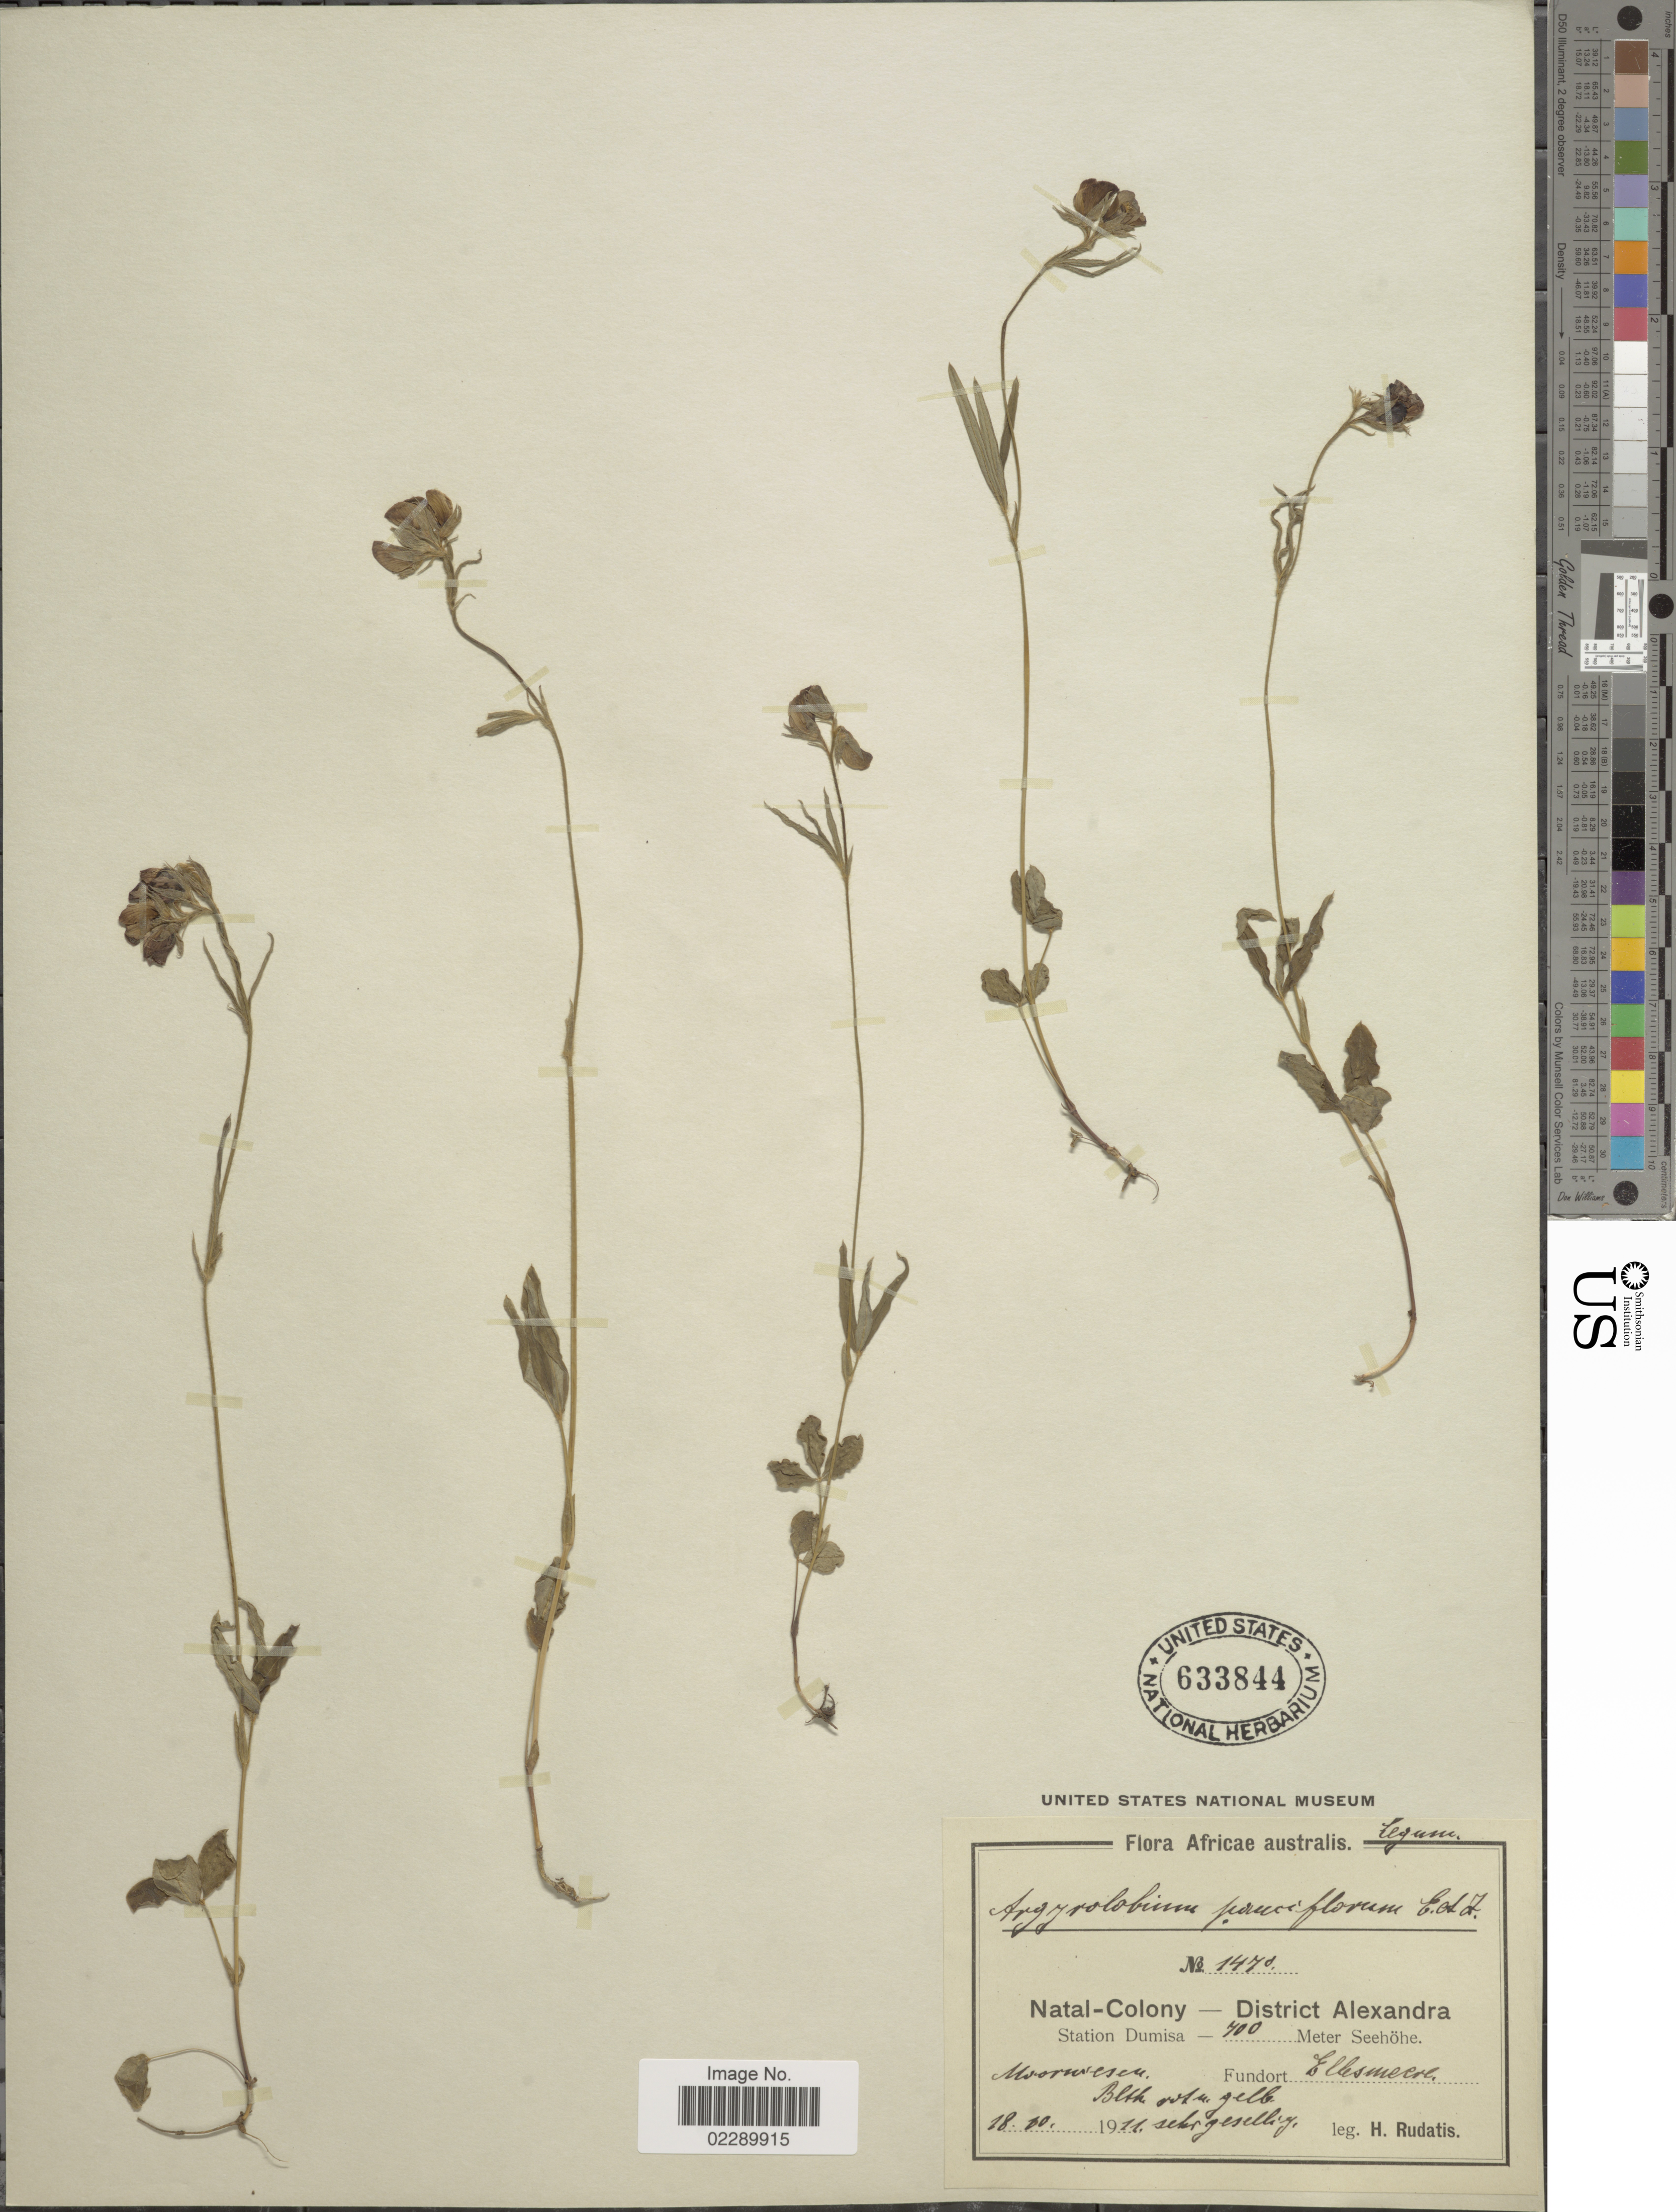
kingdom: Plantae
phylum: Tracheophyta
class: Magnoliopsida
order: Fabales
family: Fabaceae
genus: Argyrolobium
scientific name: Argyrolobium pauciflorum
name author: Eckl. & Zeyh.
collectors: H. Rudatis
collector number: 1470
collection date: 1911-06-18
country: South Africa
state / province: KwaZulu-Natal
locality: Natal-Colony - District Alexandra. Station Dumisa. Moorwesen, Fllesmeere.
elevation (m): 700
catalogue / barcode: US 633844